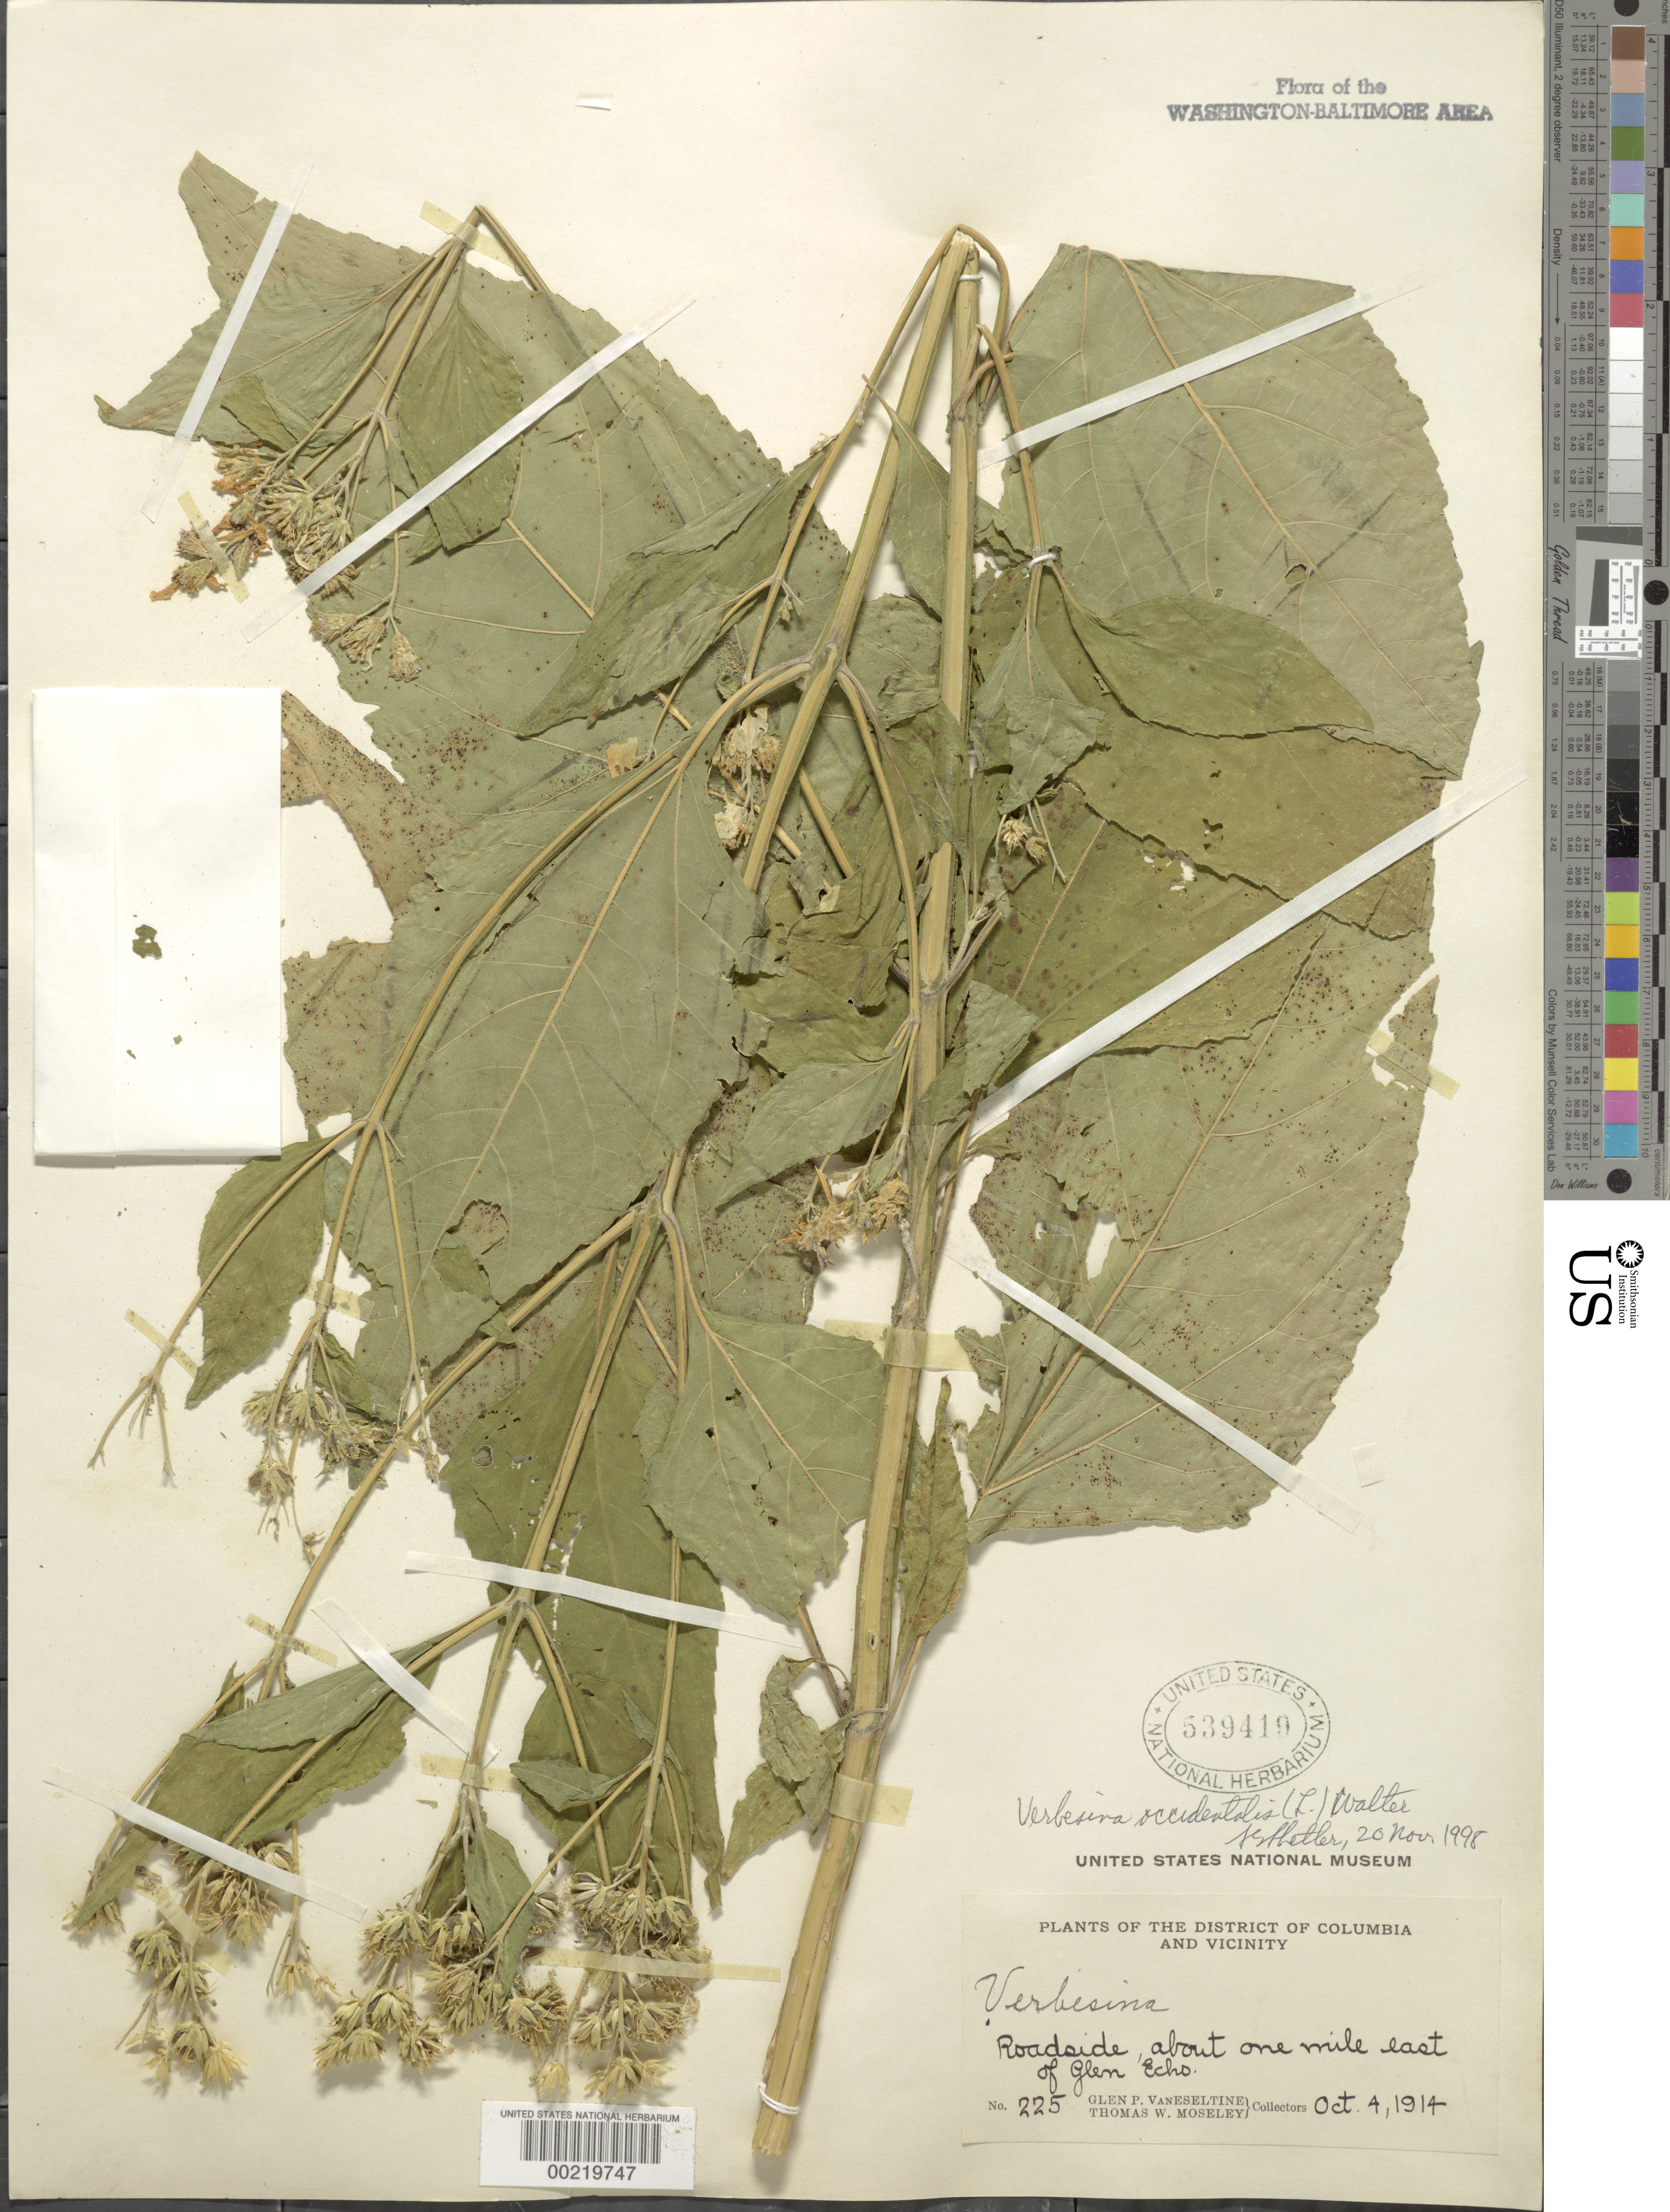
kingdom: Plantae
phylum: Tracheophyta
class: Magnoliopsida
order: Asterales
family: Asteraceae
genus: Verbesina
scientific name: Verbesina occidentalis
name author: (L.) Walter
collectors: G. P. Van Eseltine & T. Moseley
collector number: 225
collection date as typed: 04 Oct 1914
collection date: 1914-10-04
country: United States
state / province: Maryland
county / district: Montgomery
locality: East of Glen Echo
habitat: Roadside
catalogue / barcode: US 539419